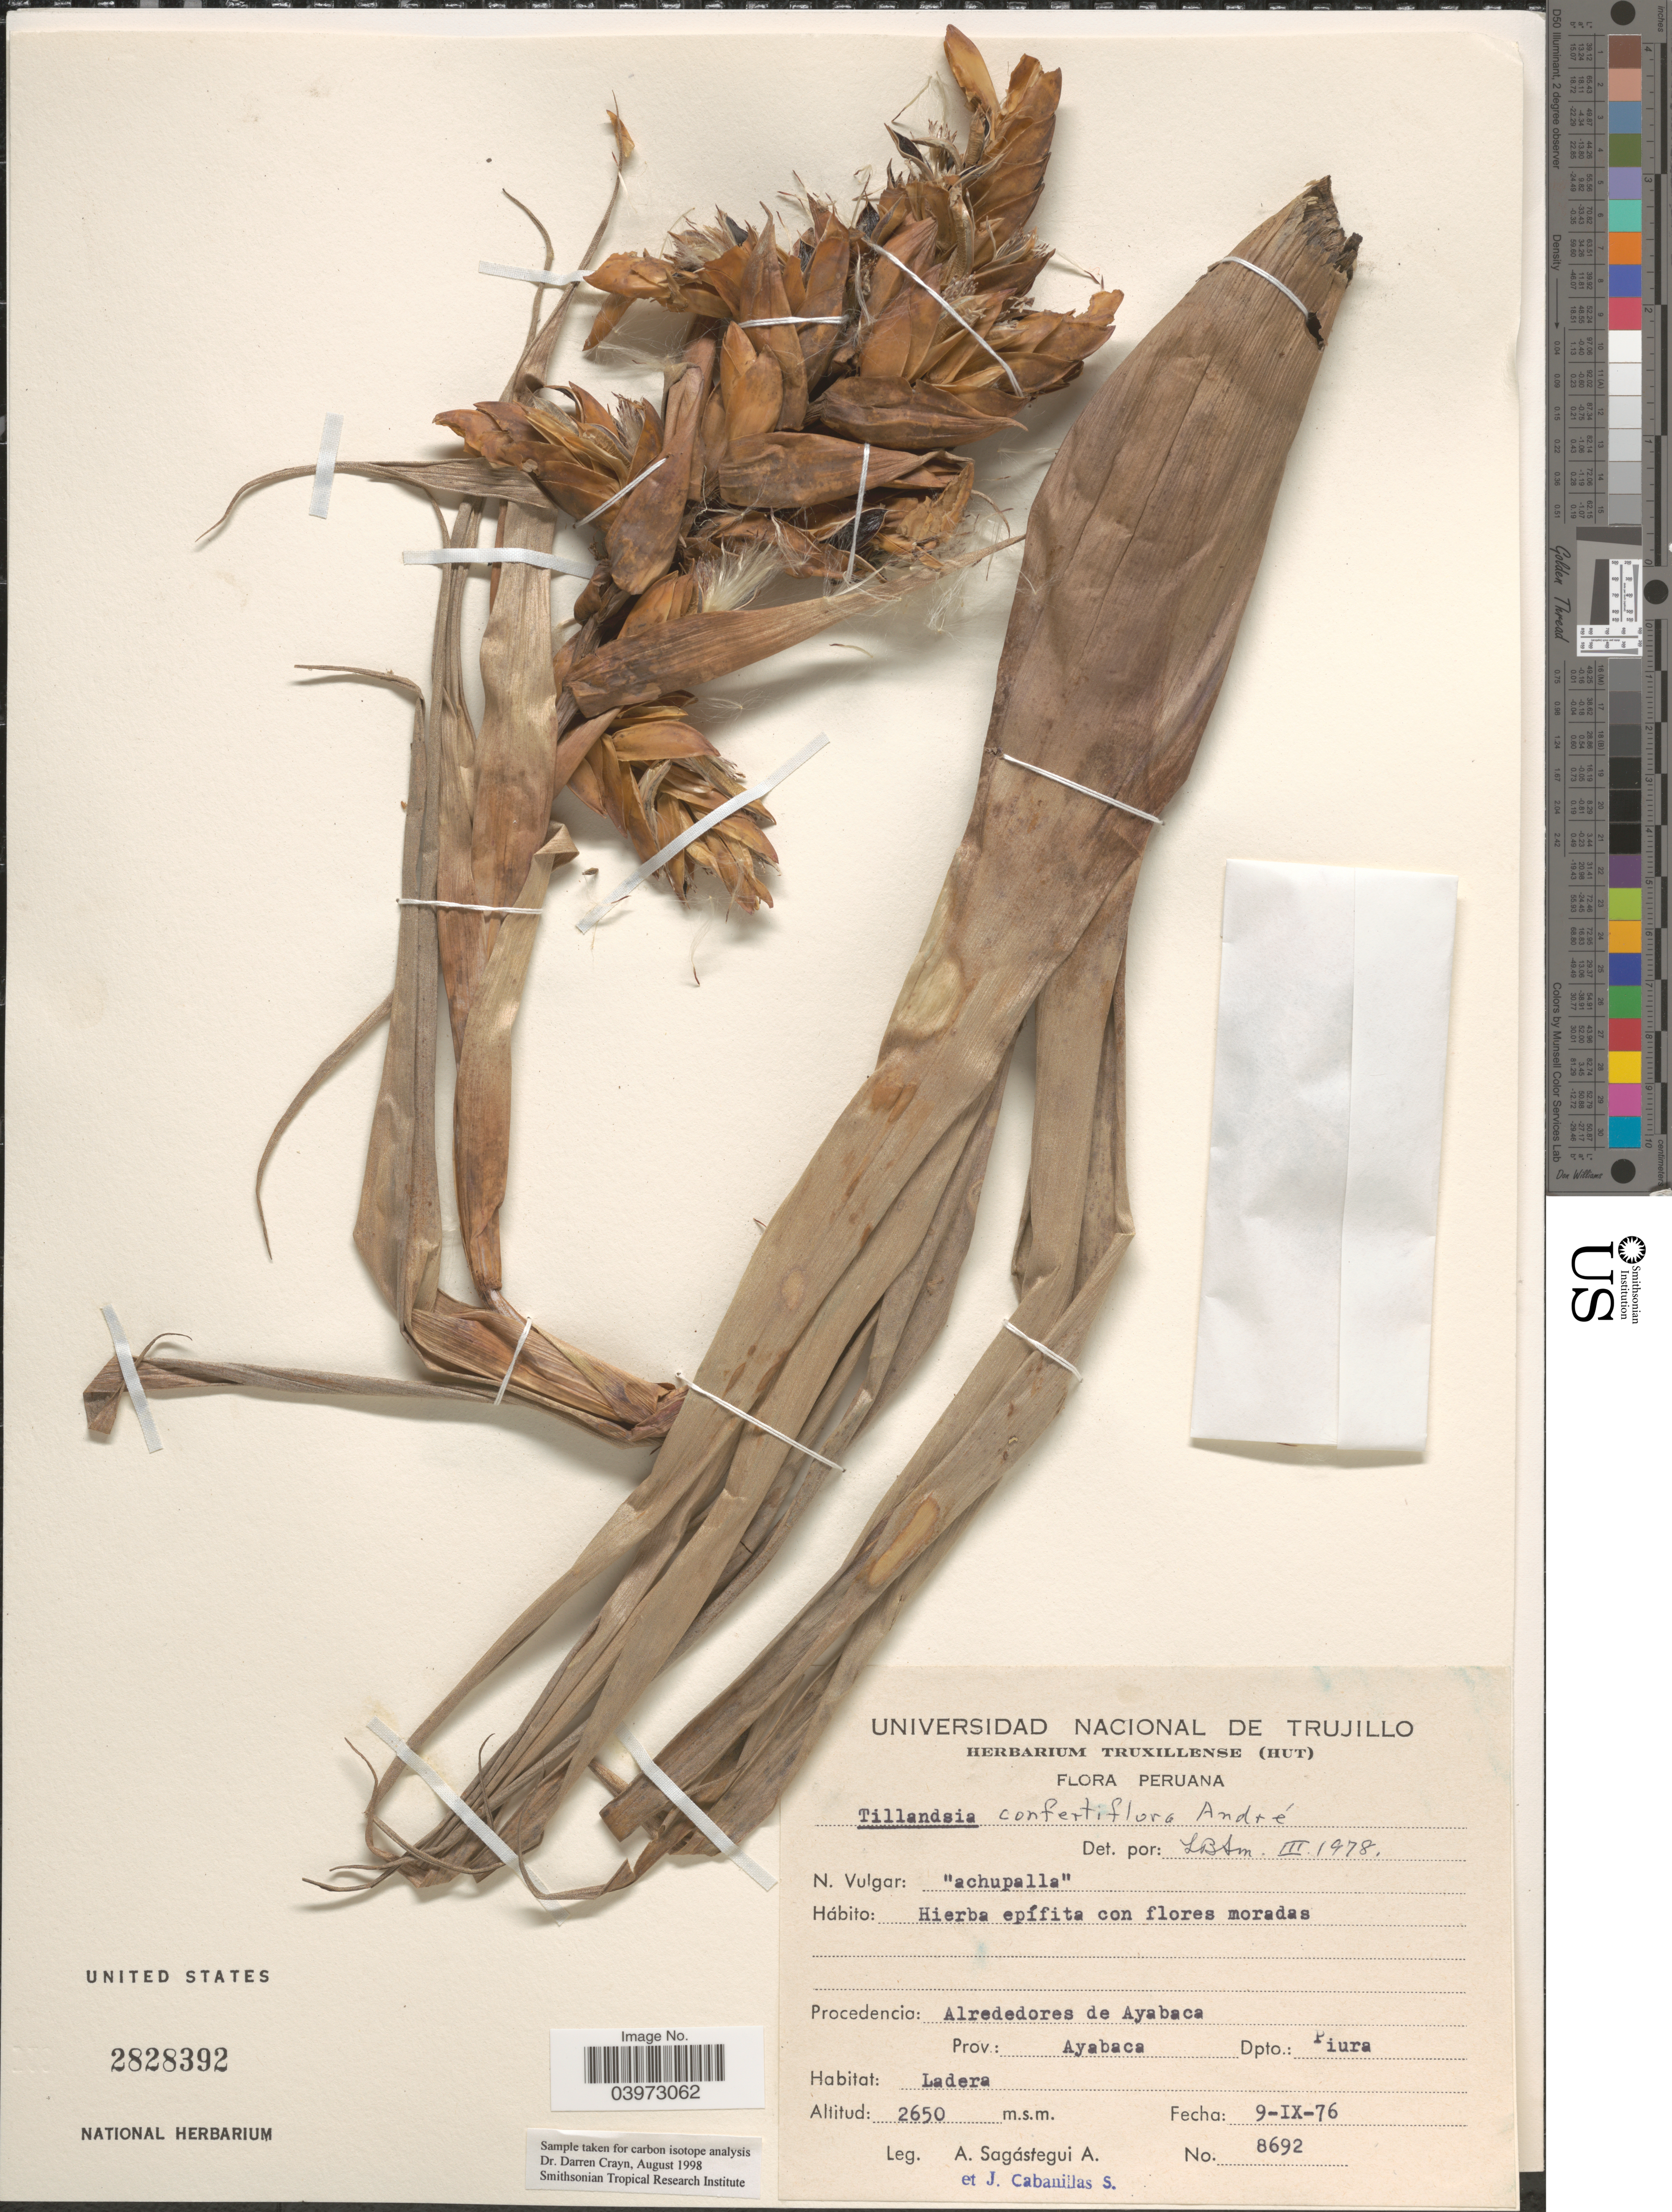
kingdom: Plantae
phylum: Tracheophyta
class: Liliopsida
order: Poales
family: Bromeliaceae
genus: Tillandsia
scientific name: Tillandsia confertiflora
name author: André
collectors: A. Sagástegui A. & J. Cabanillas S.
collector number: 8692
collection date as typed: Transcribed d/m/y: 9/9/76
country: Peru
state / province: Piura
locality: Alrededores de Ayabaca. Prov.: Ayabaca. Dpto.: Piura.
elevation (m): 2650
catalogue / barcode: US 2828392